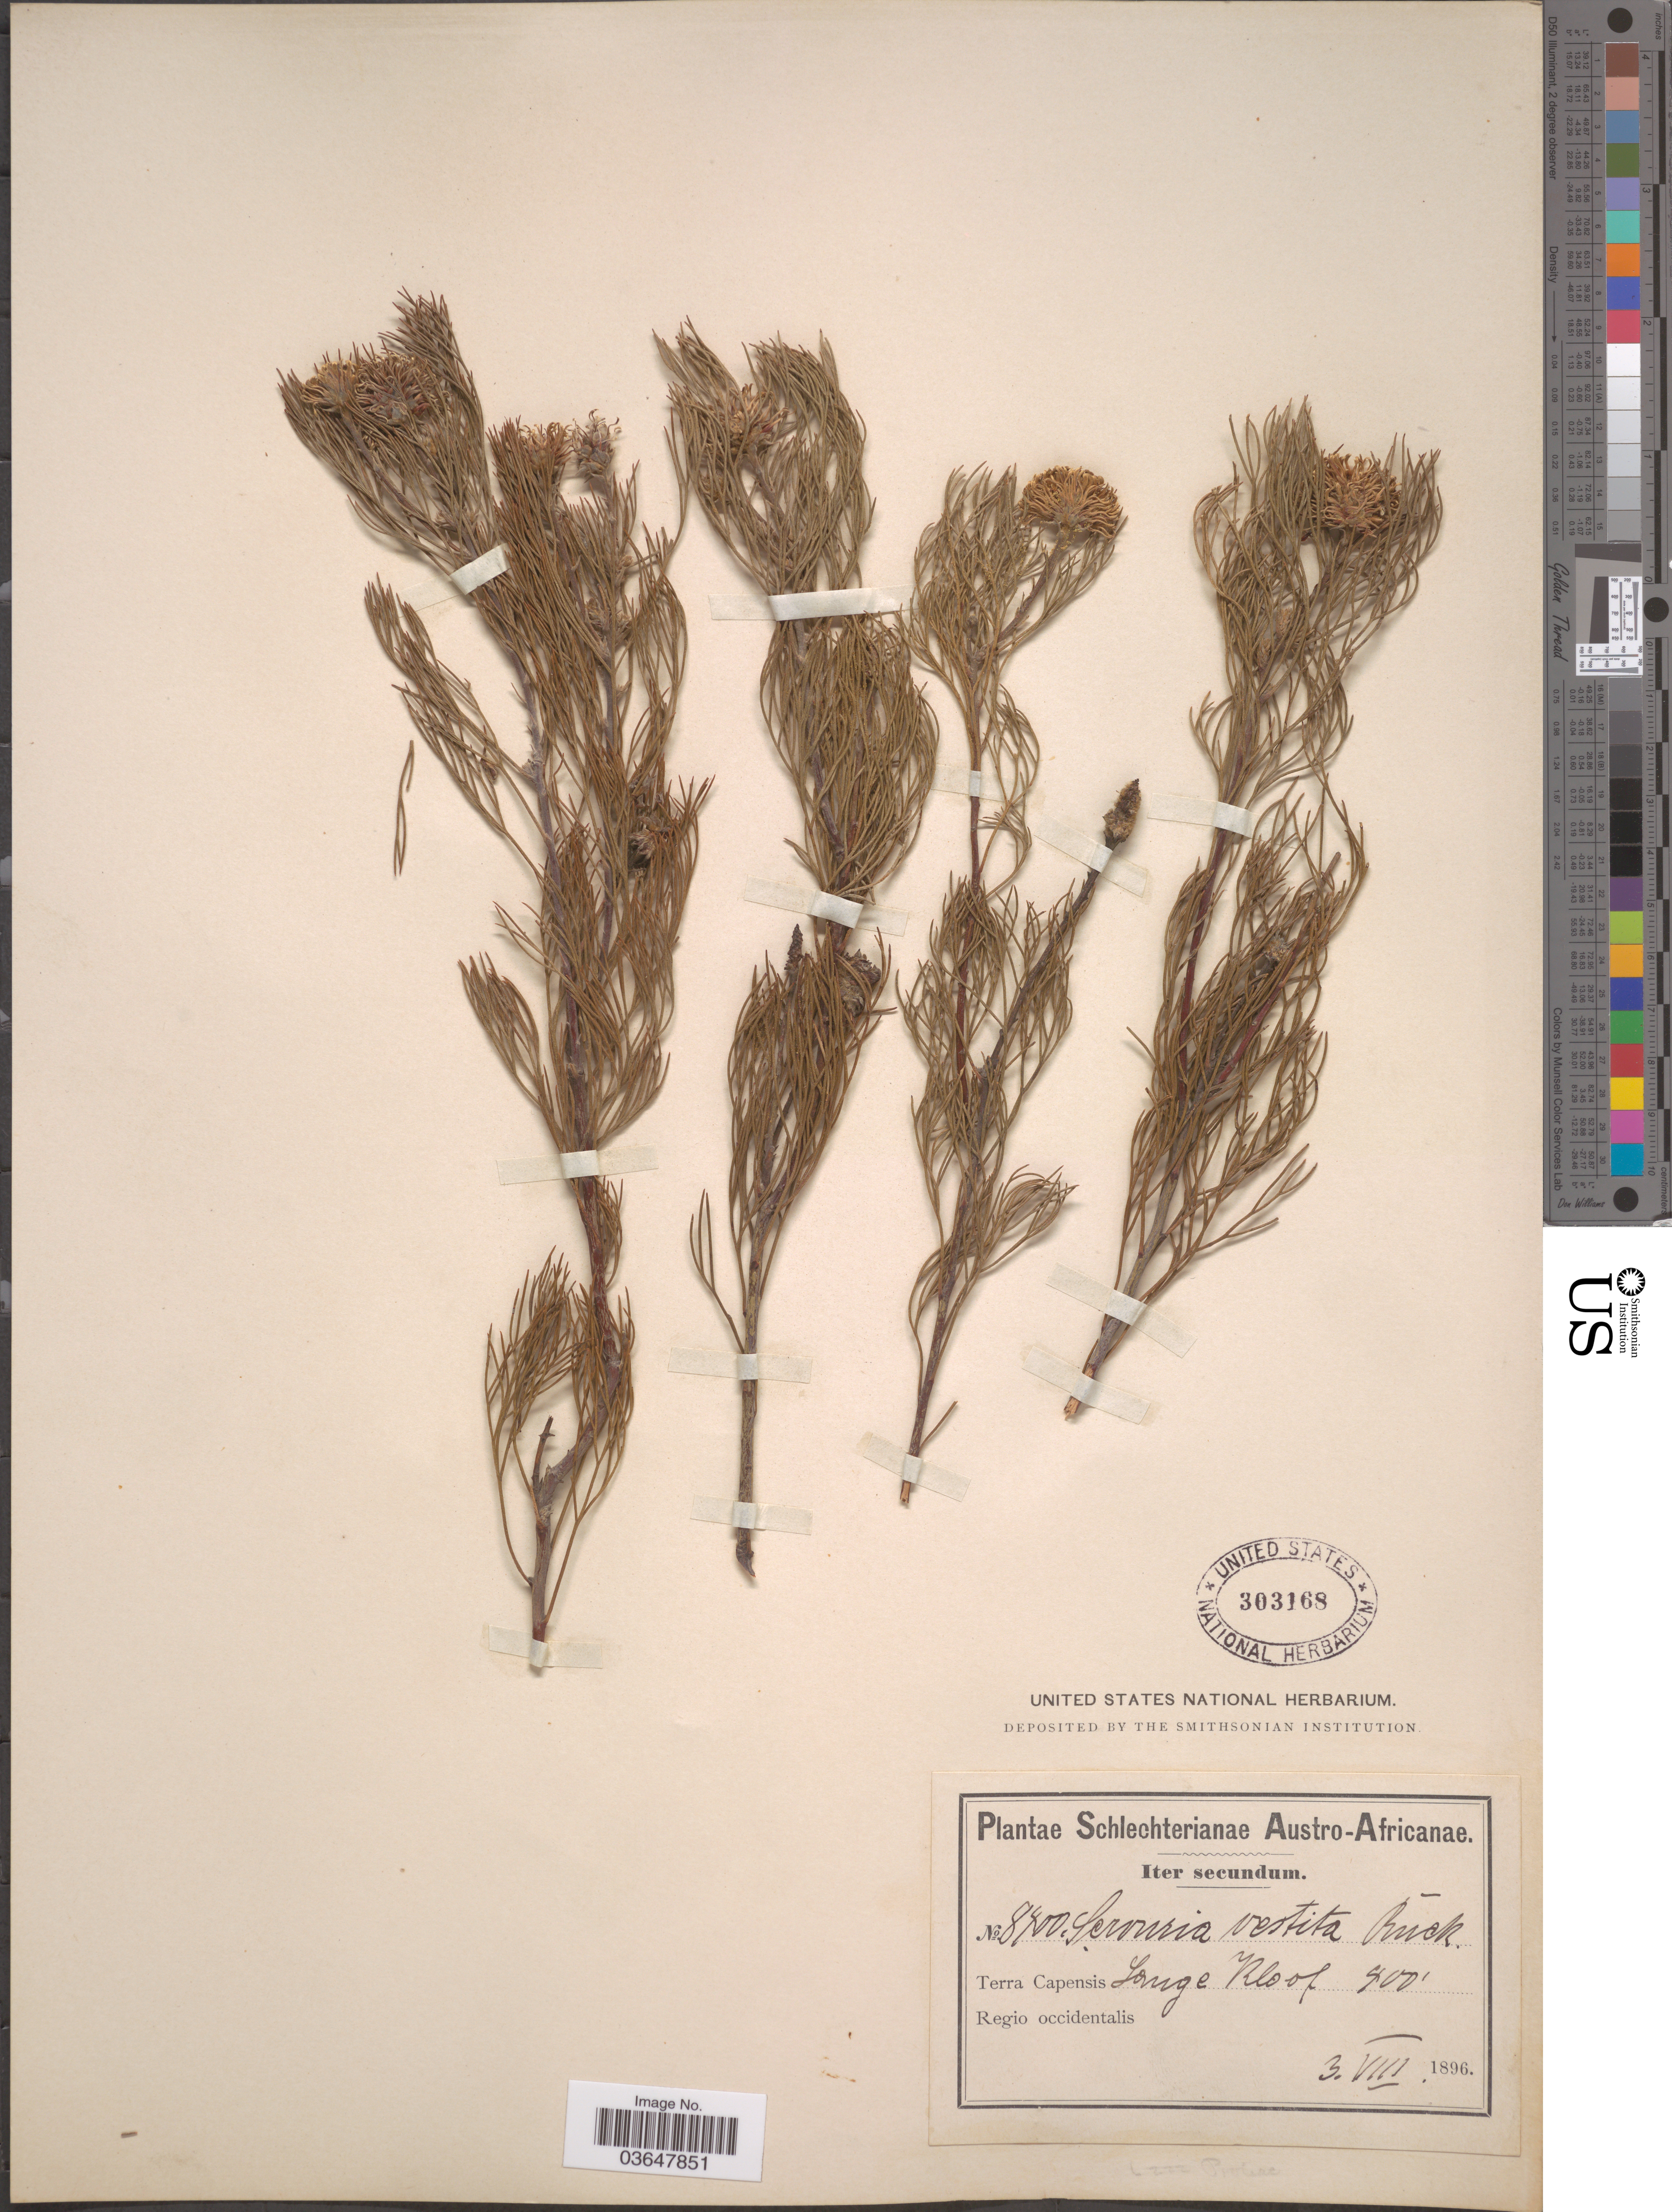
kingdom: Plantae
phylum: Tracheophyta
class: Magnoliopsida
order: Proteales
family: Proteaceae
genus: Serruria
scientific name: Serruria vestita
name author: H. Buek ex E. Mey.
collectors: Schlechter, --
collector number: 8400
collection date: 1896-08-03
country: South Africa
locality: Austro-Africanae. Terra Capensis. Regio occidentalis. Lange Kloof.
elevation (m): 122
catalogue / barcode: US 303168